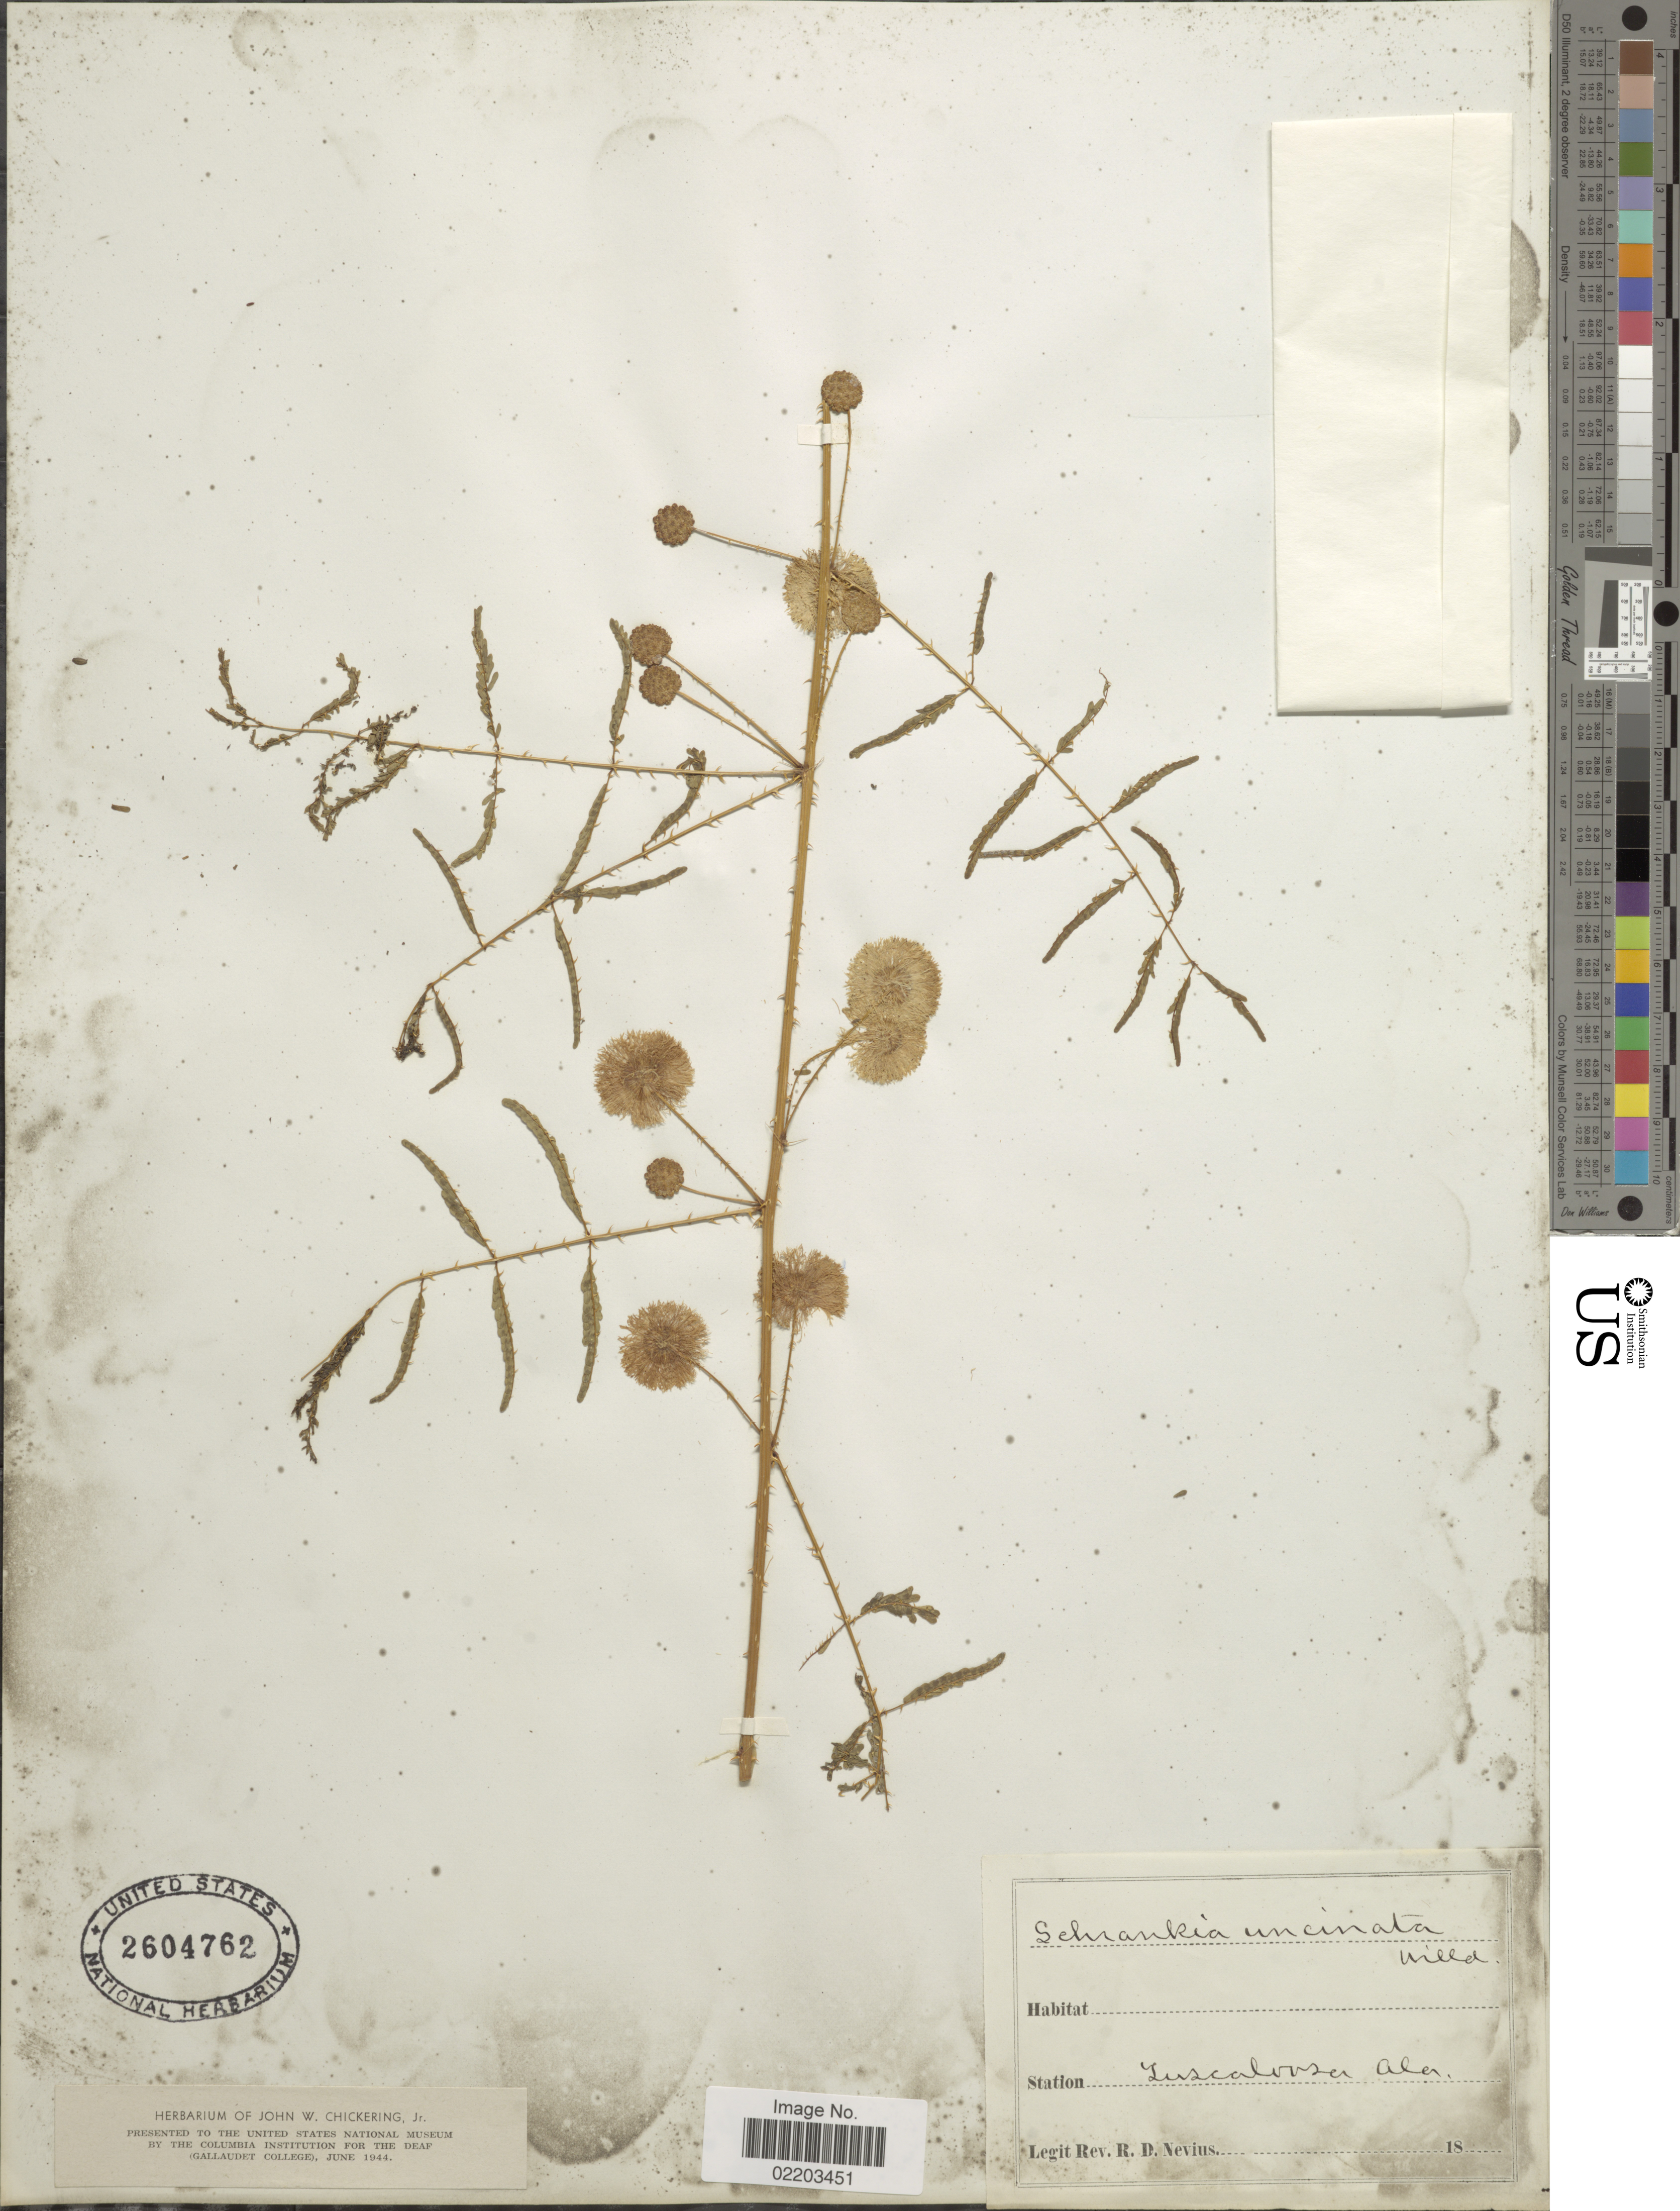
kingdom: Plantae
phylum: Tracheophyta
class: Magnoliopsida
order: Fabales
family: Fabaceae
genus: Mimosa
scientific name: Mimosa microphylla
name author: Dryand.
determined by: Strong, M. T., (US), Smithsonian Institution - National Museum of Natural History (UNITED STATES)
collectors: R. Nevius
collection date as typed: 18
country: United States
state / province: Alabama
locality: Tuscaloosa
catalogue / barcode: US 2604762